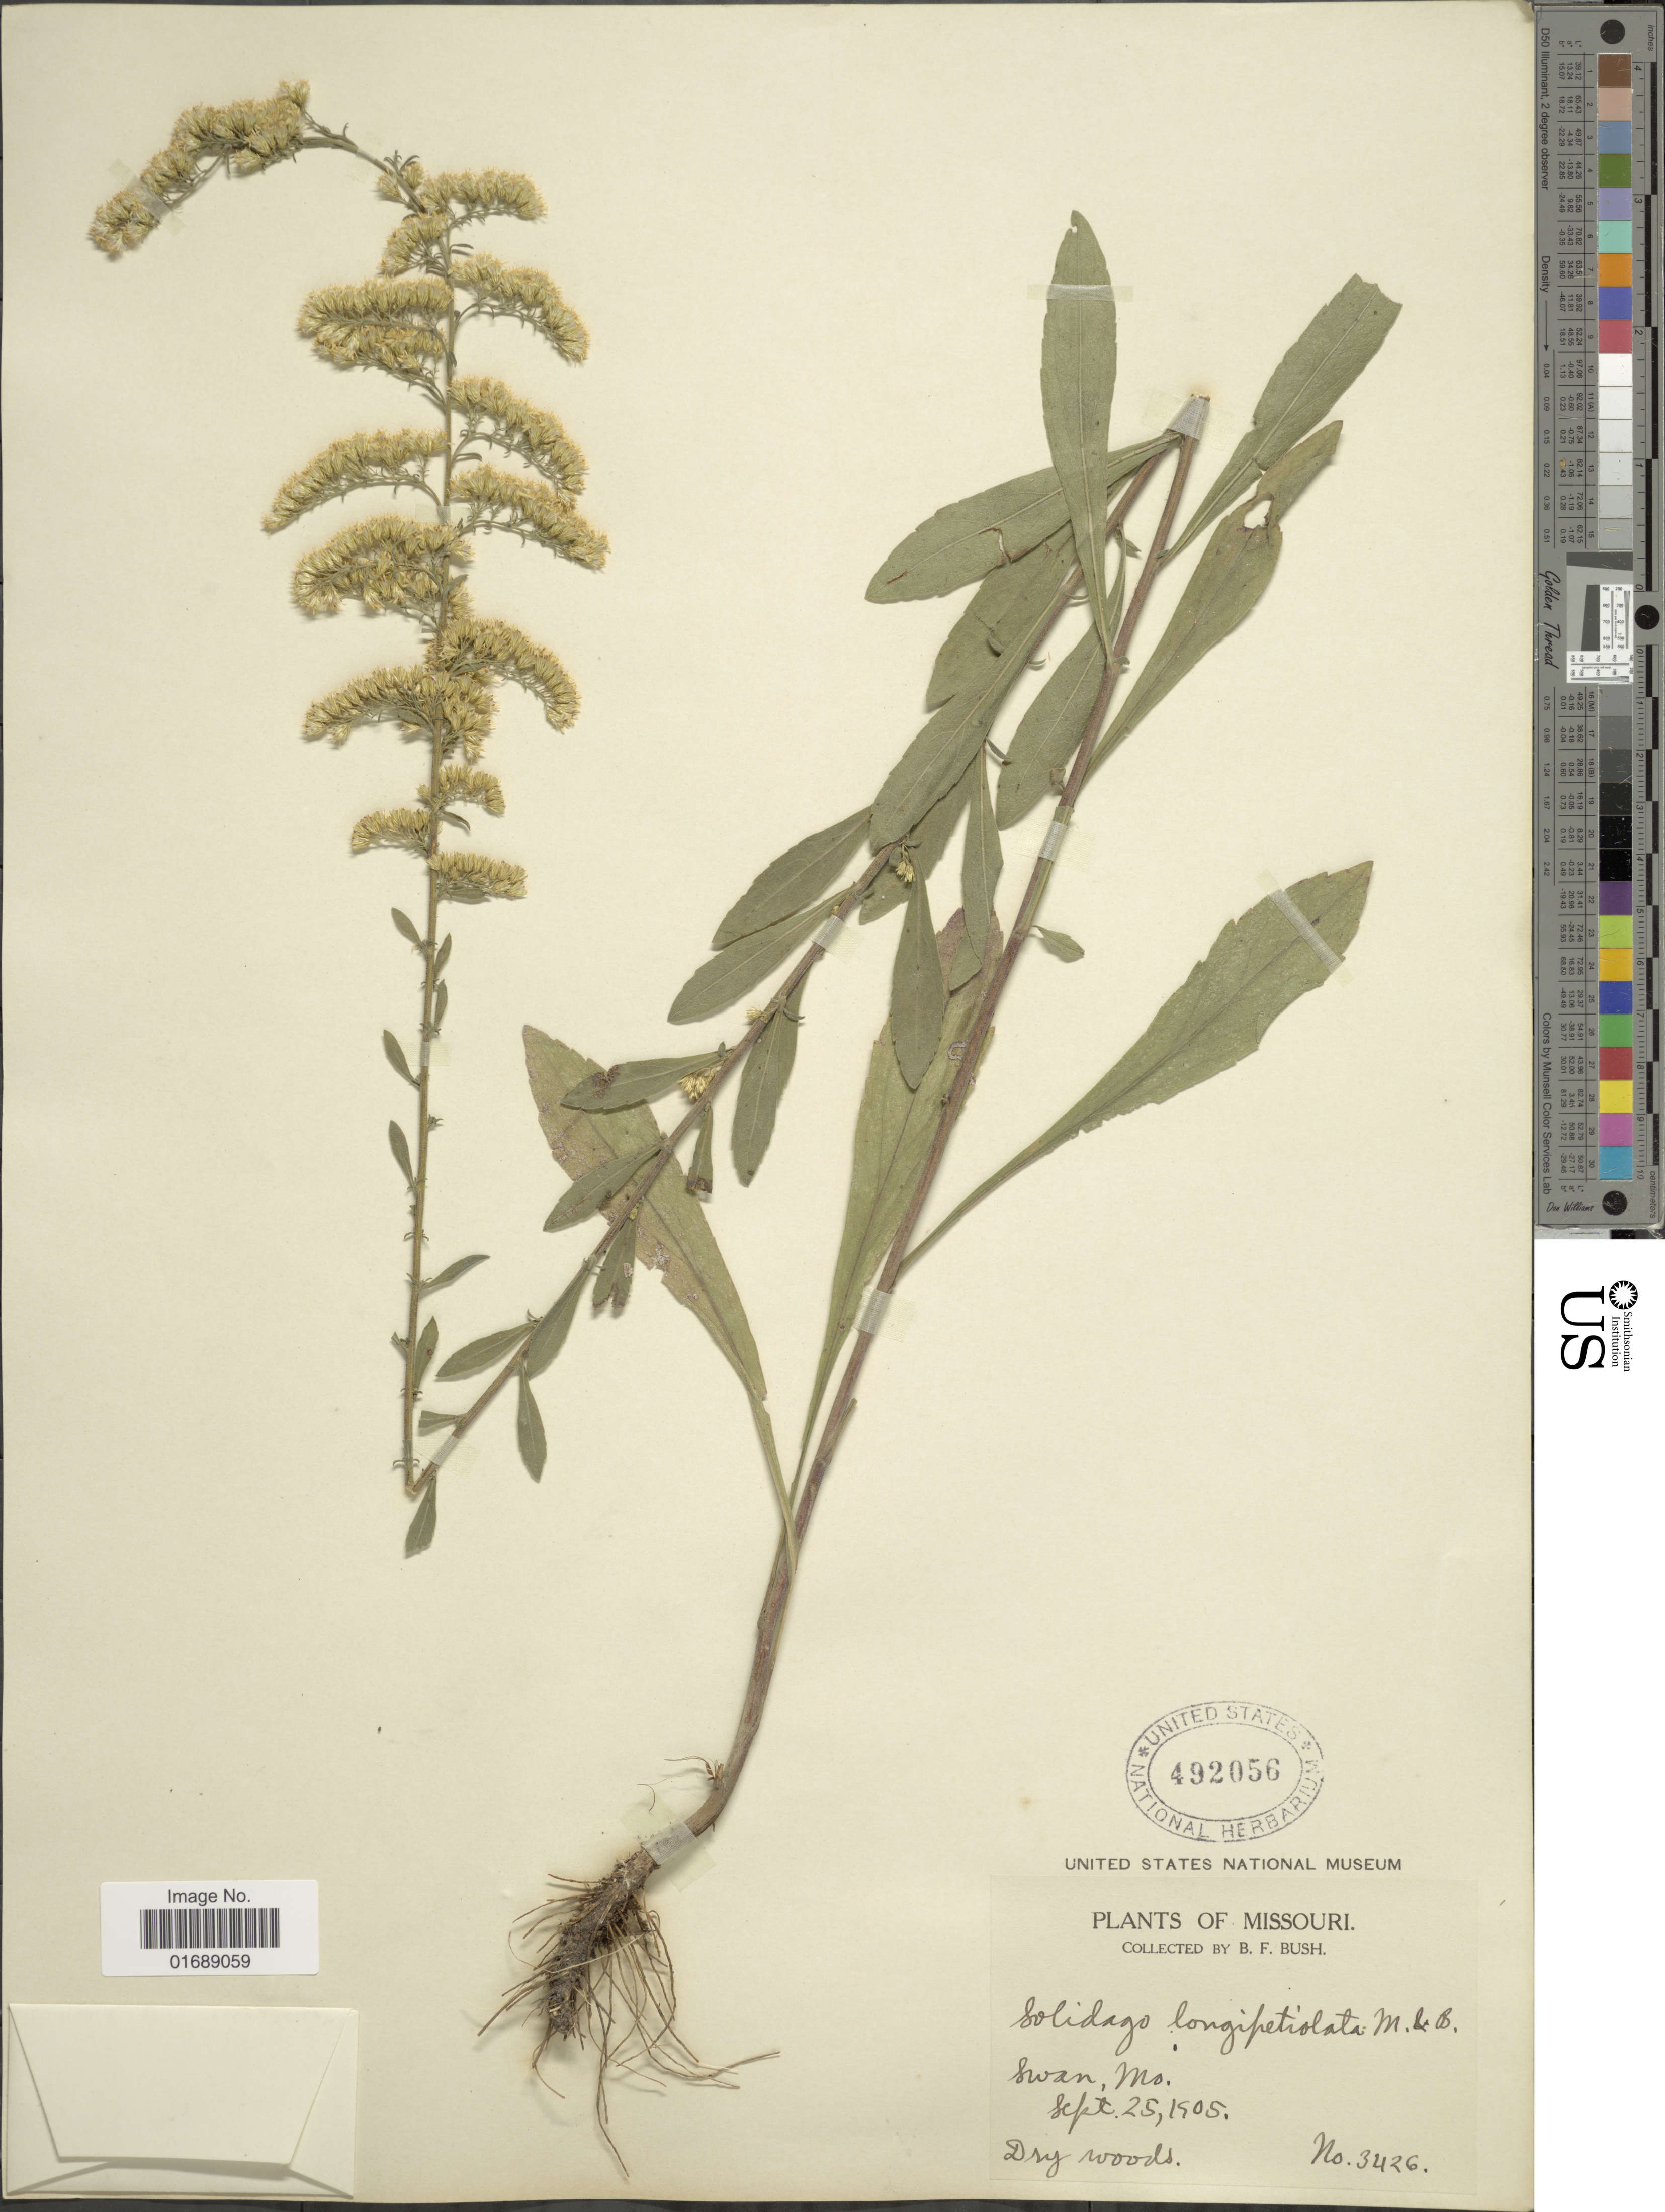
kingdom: Plantae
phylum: Tracheophyta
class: Magnoliopsida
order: Asterales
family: Asteraceae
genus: Solidago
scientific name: Solidago nemoralis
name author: Aiton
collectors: B. F. Bush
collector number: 3426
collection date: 1905-09-25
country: United States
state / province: Missouri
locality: Swan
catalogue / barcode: US 492056